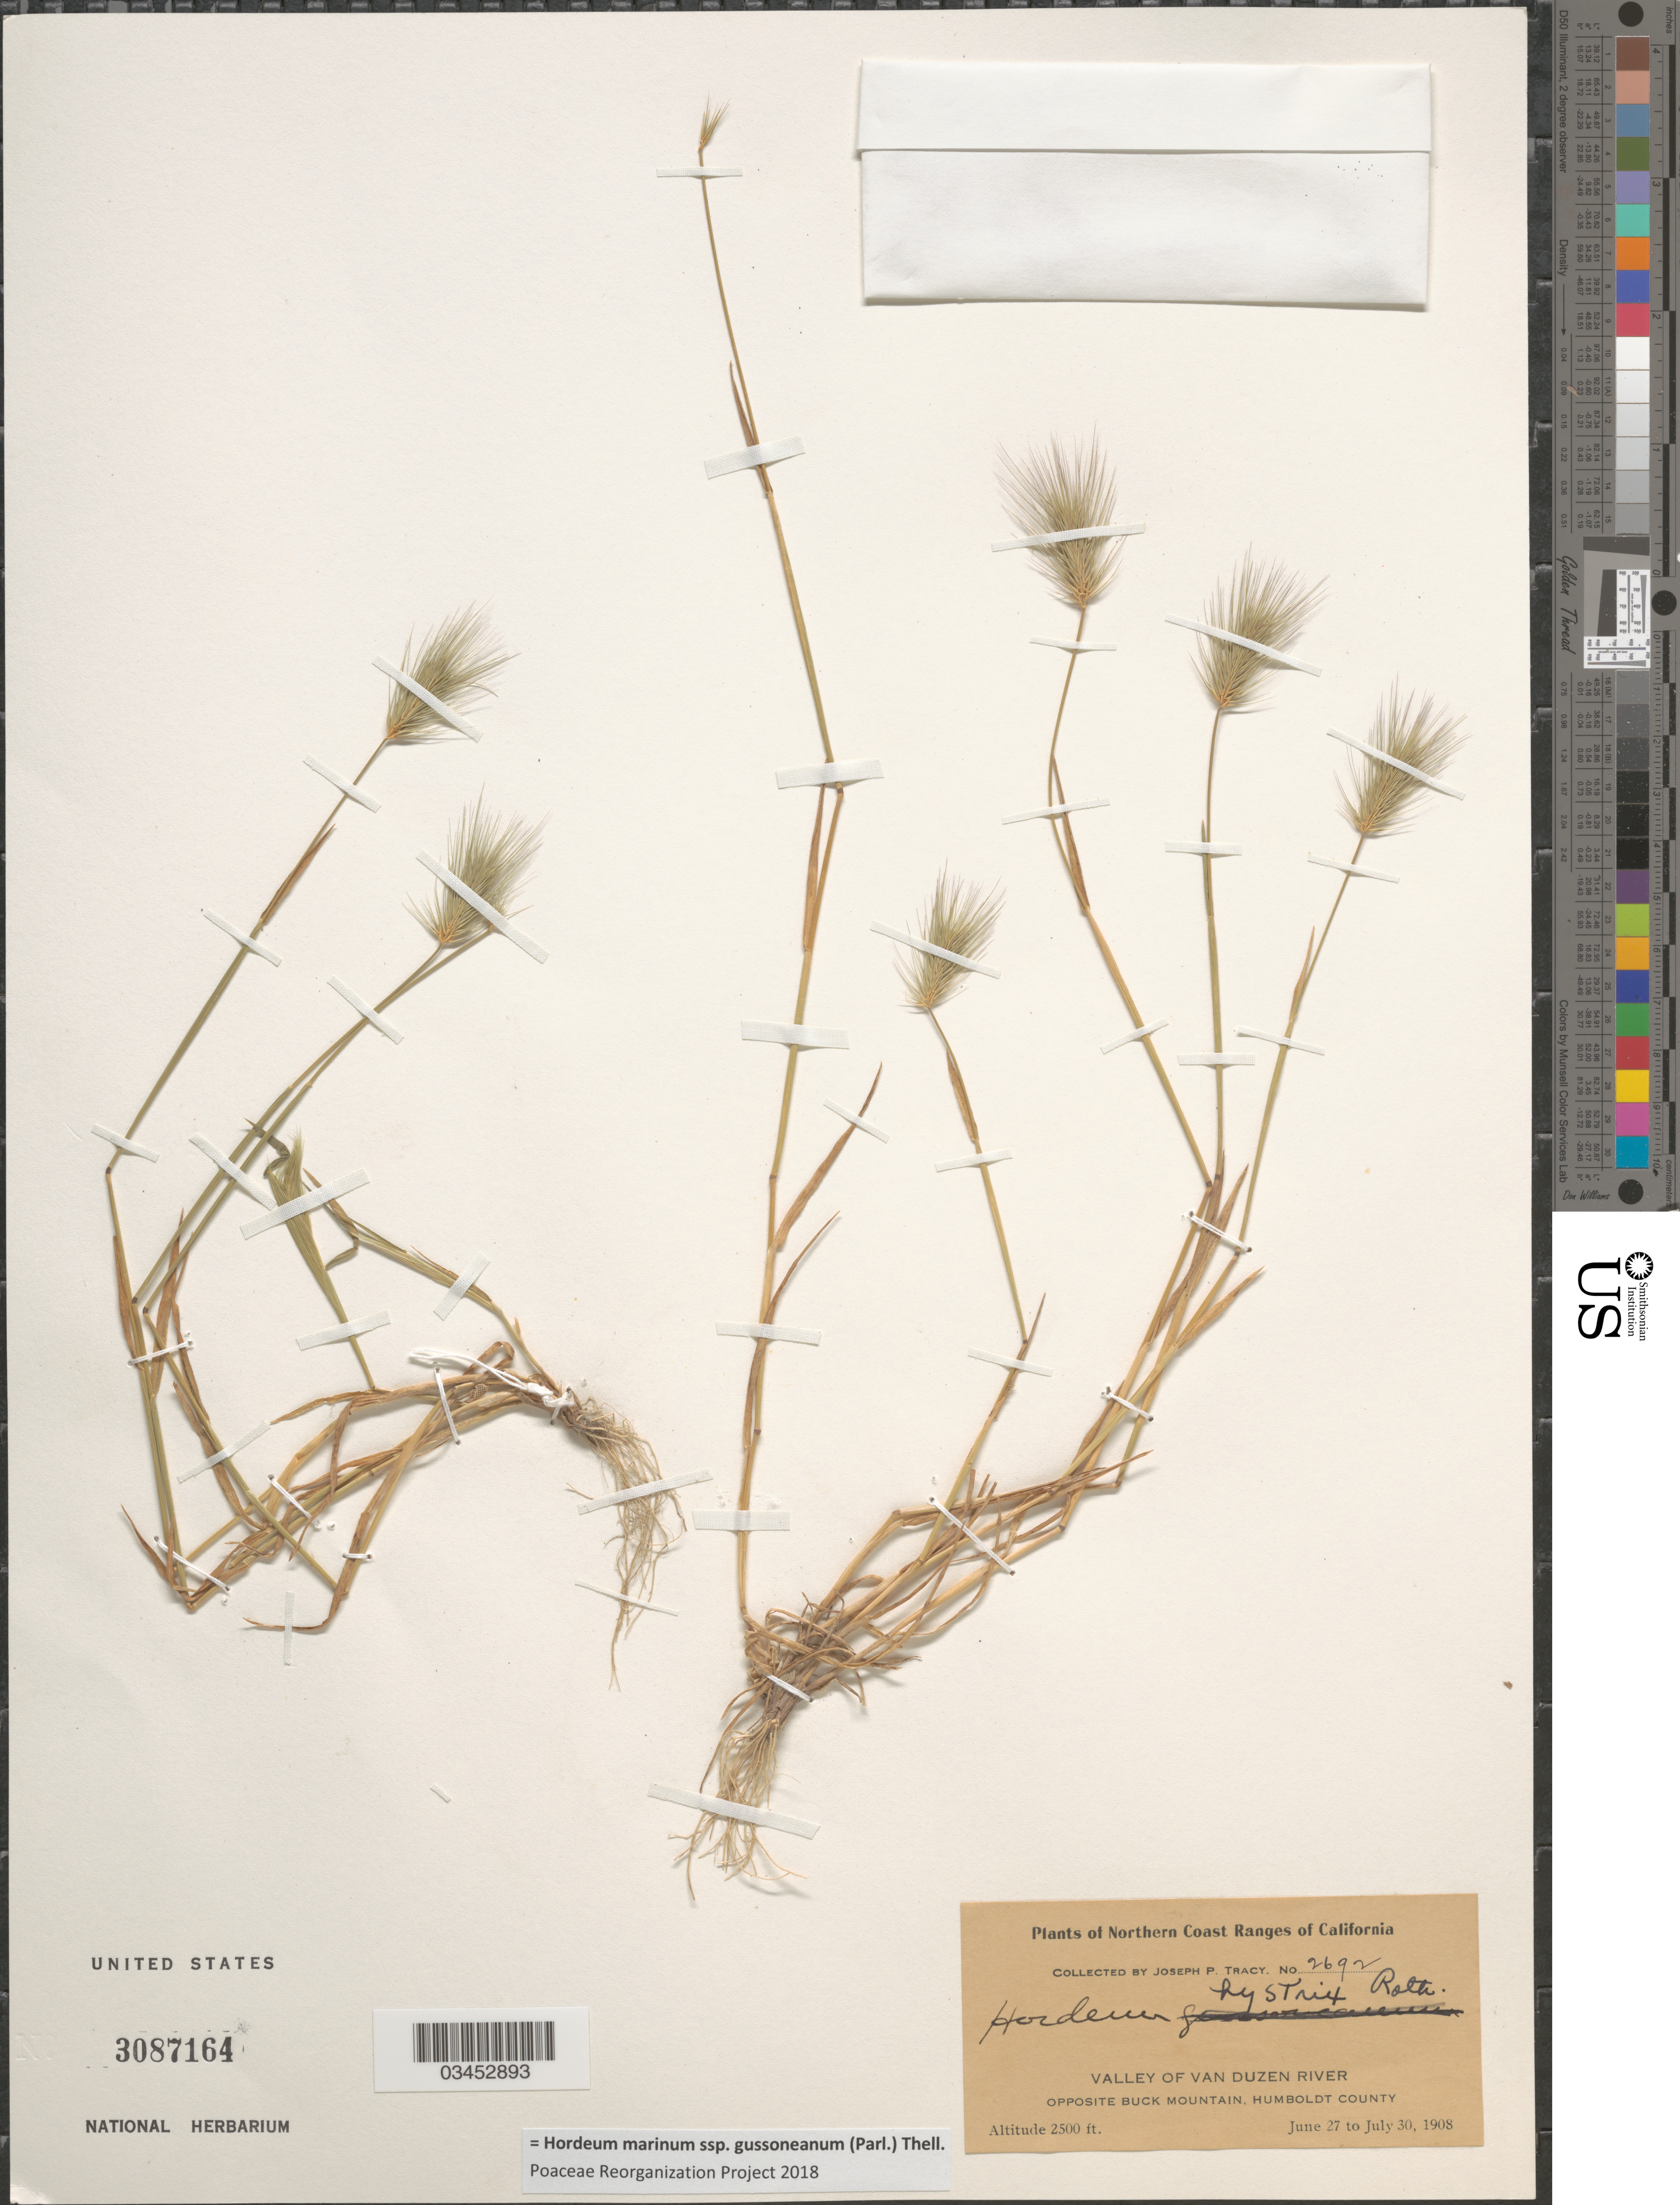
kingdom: Plantae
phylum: Tracheophyta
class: Liliopsida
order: Poales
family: Poaceae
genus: Hordeum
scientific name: Hordeum marinum subsp. gussoneanum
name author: (Parl.) Thell.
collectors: J. Tracy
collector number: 2692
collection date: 1908-06-27/1908-07-30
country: United States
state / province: California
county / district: Humboldt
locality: Northern Coast Ranges of California. Valley of Van Duzen River. Opposite Buck Mountain, Humboldt County.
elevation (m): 762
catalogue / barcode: US 3087164